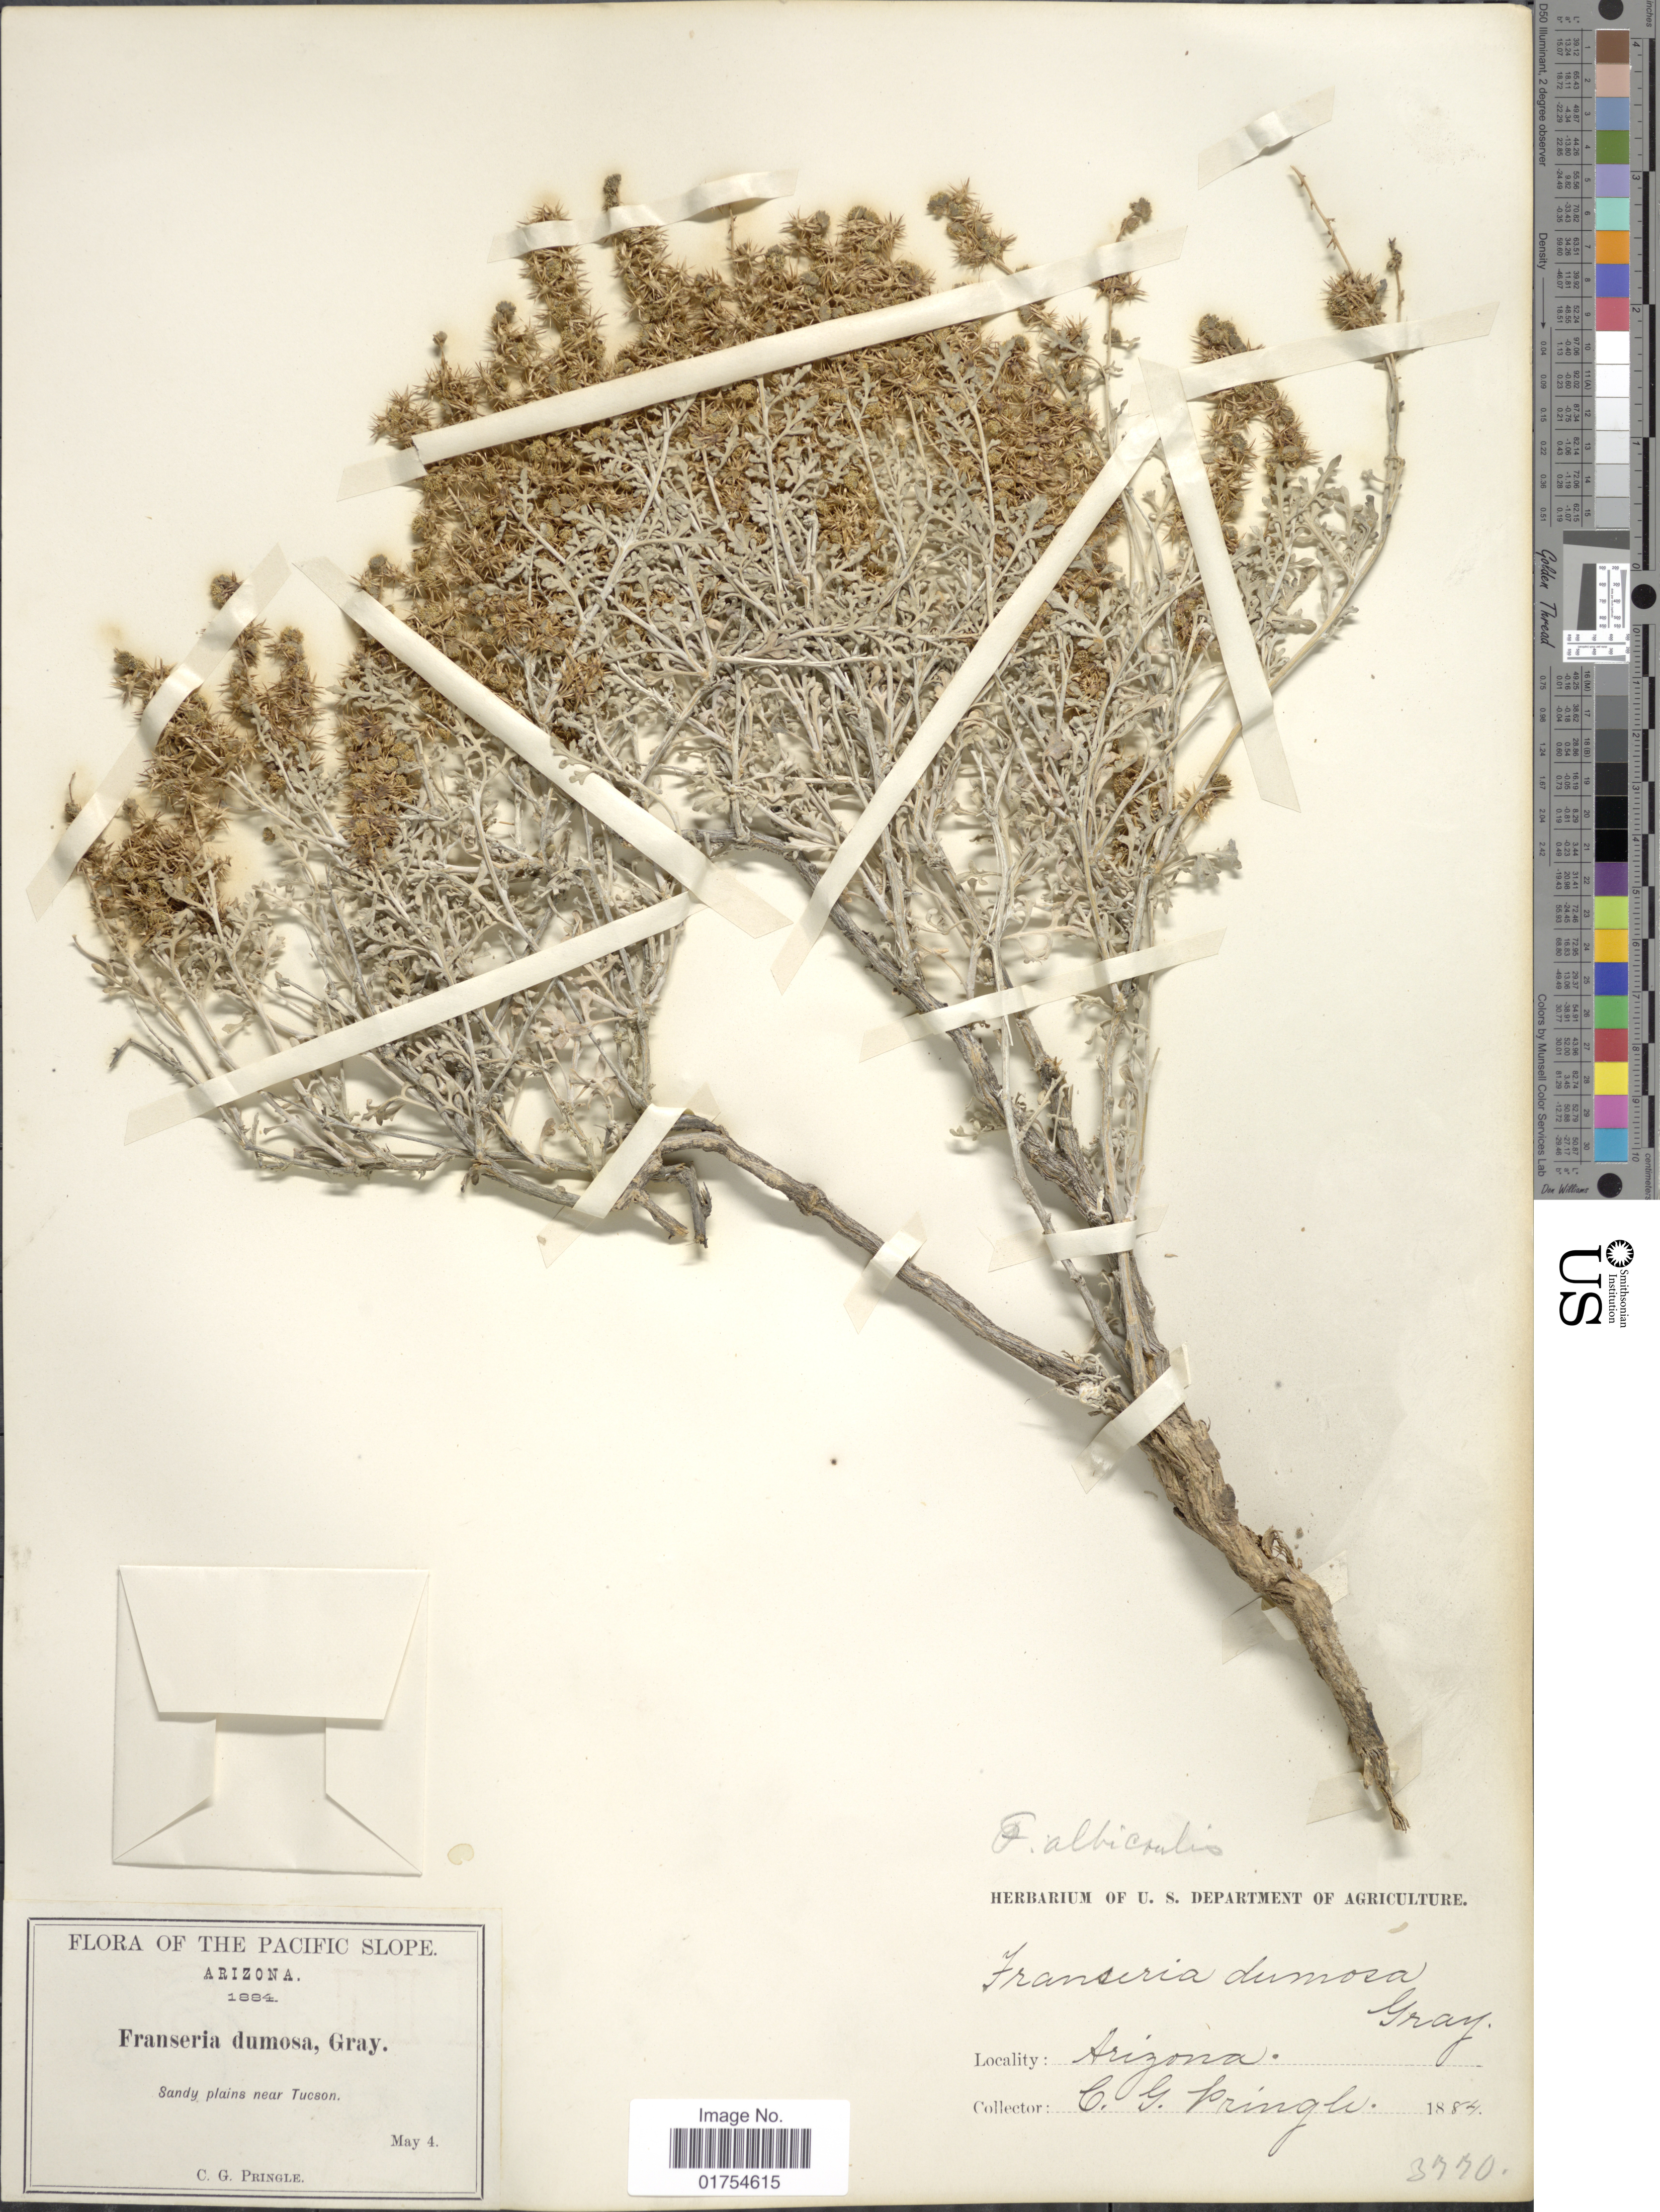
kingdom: Plantae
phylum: Tracheophyta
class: Magnoliopsida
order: Asterales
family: Asteraceae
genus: Franseria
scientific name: Franseria dumosa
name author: A. Gray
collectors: C. G. Pringle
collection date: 1884-05-04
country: United States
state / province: Arizona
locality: The Pacific Slope, Sandy plains near Tucson